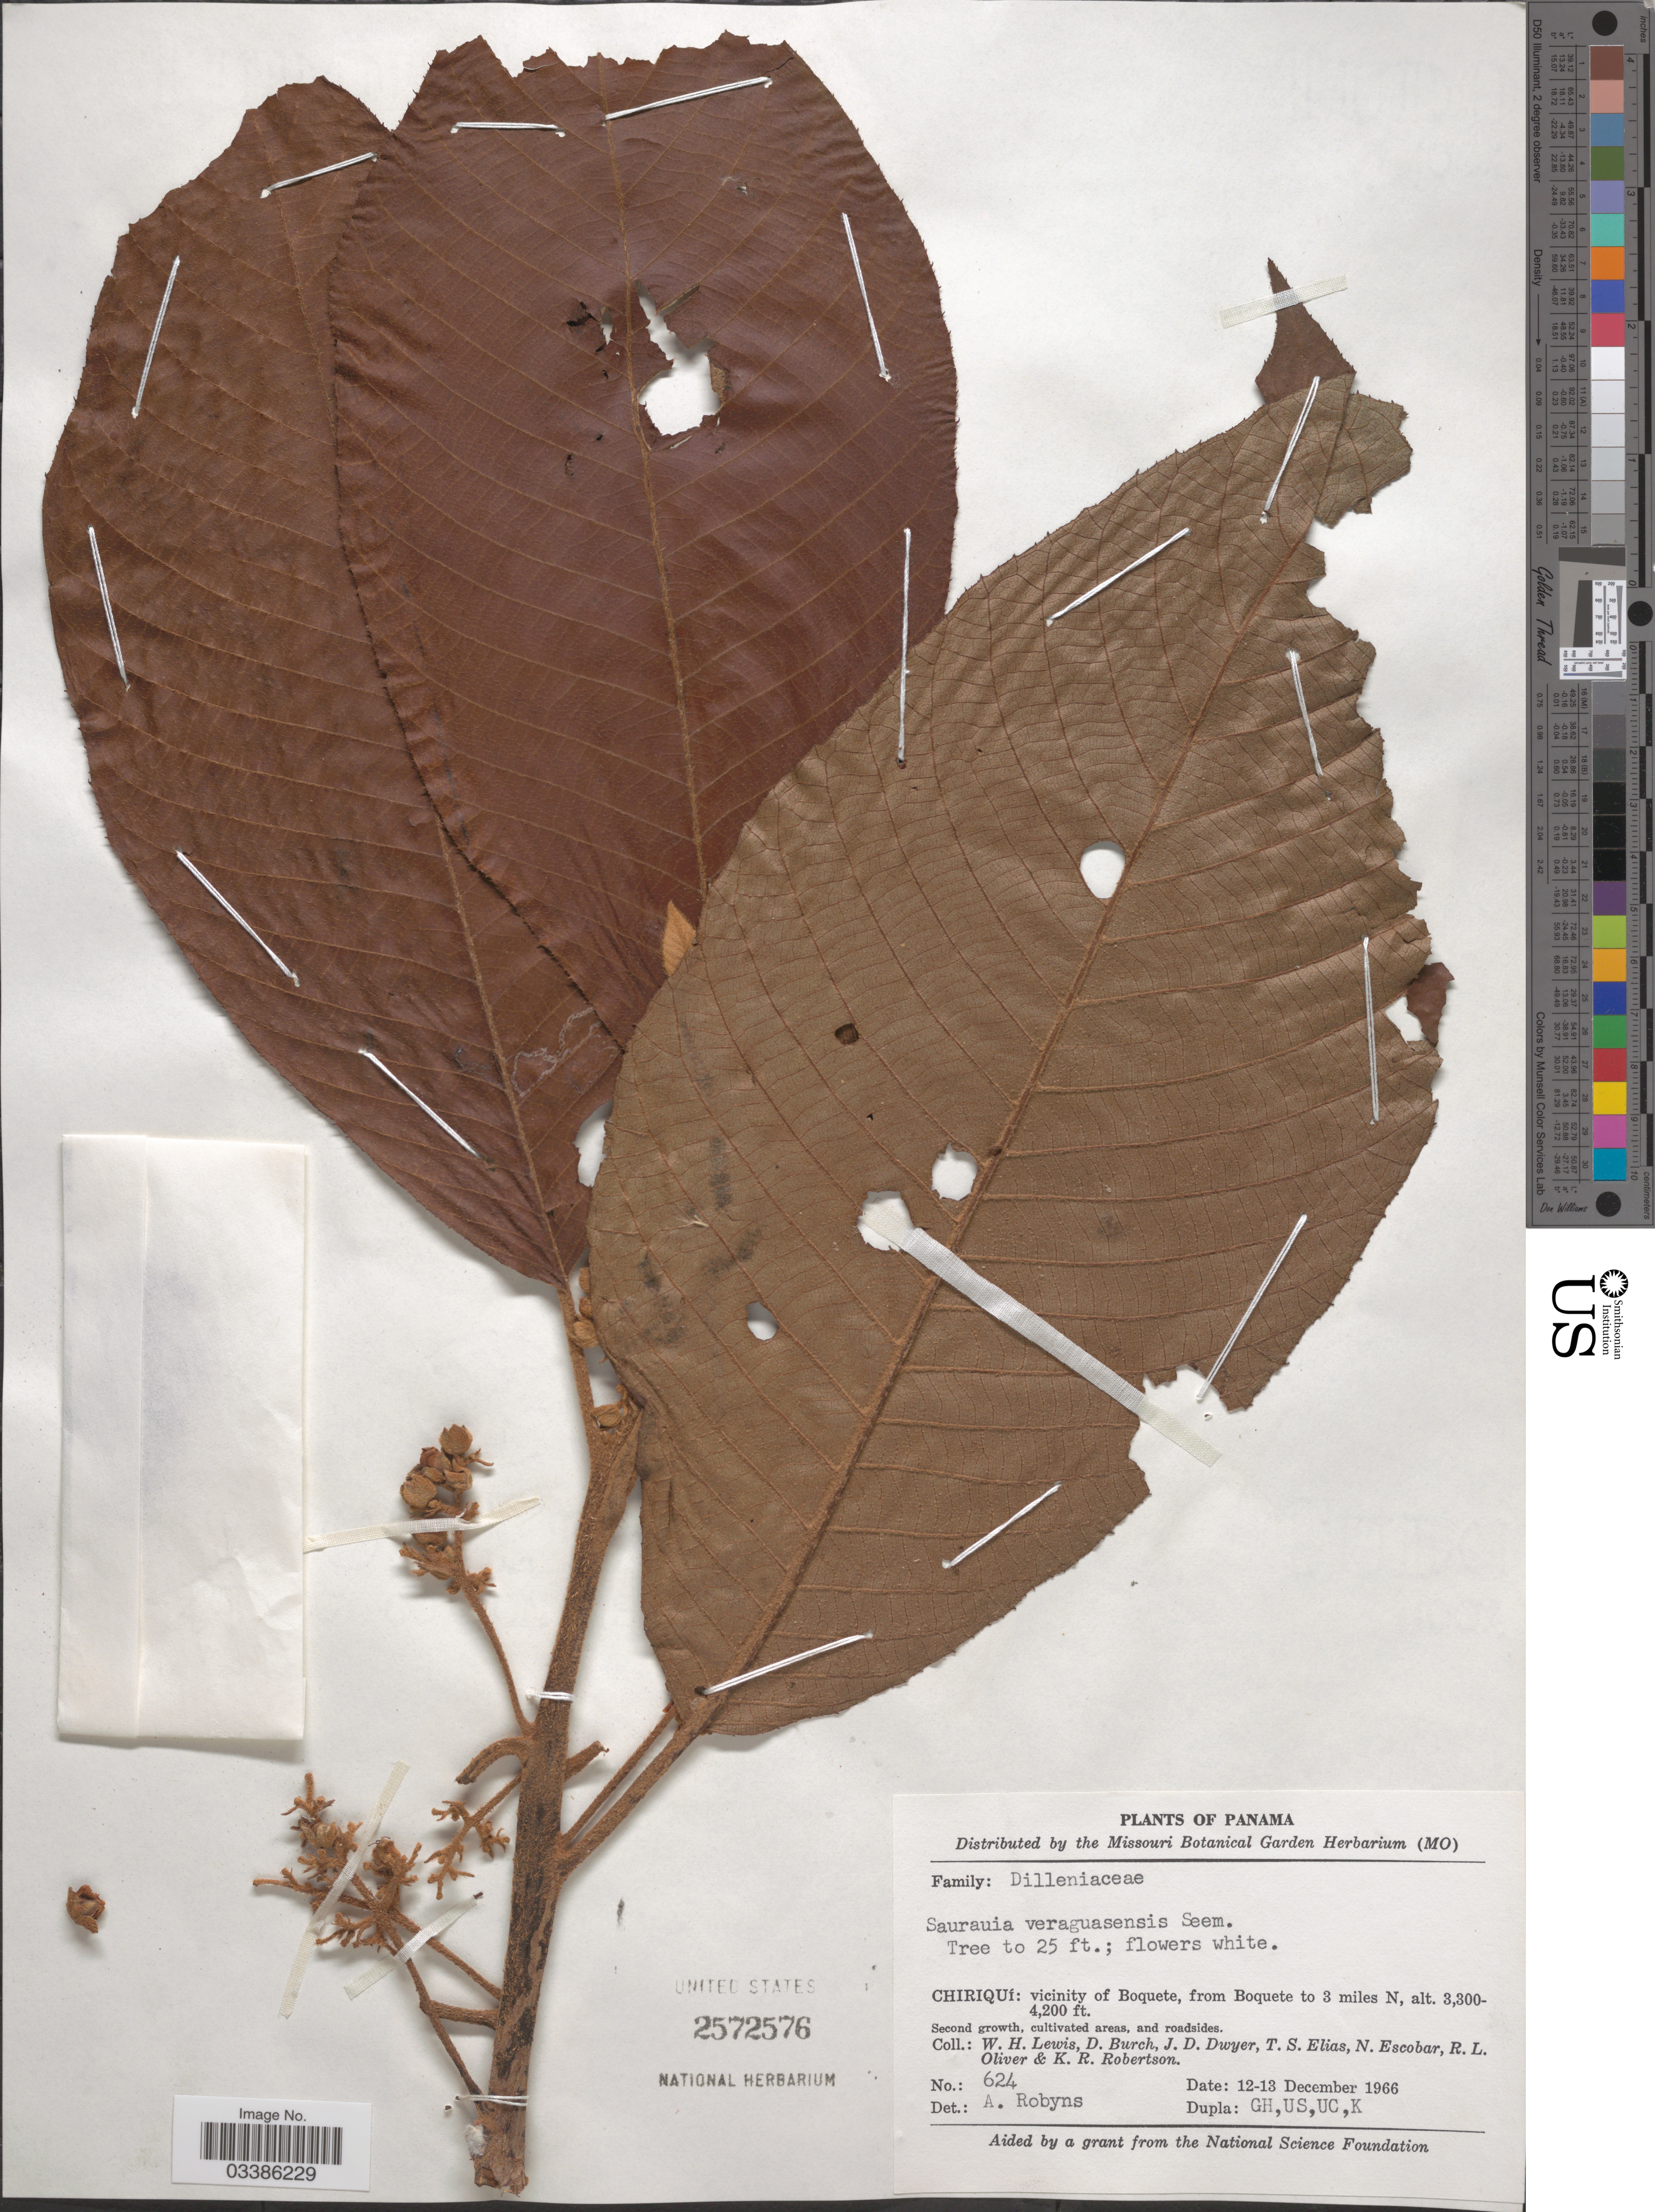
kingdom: Plantae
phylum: Tracheophyta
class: Magnoliopsida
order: Ericales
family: Actinidiaceae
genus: Saurauia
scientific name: Saurauia veraguasensis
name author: Seem.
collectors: W. H. Lewis, D. Burch, J. D. Dwyer, T. S. Elias & et al.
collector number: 624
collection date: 1966-12-12/1966-12-13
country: Panama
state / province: Chiriqui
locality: Vicinity of Boquete, from Boquete to 3 miles N.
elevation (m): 1006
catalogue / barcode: US 2572576